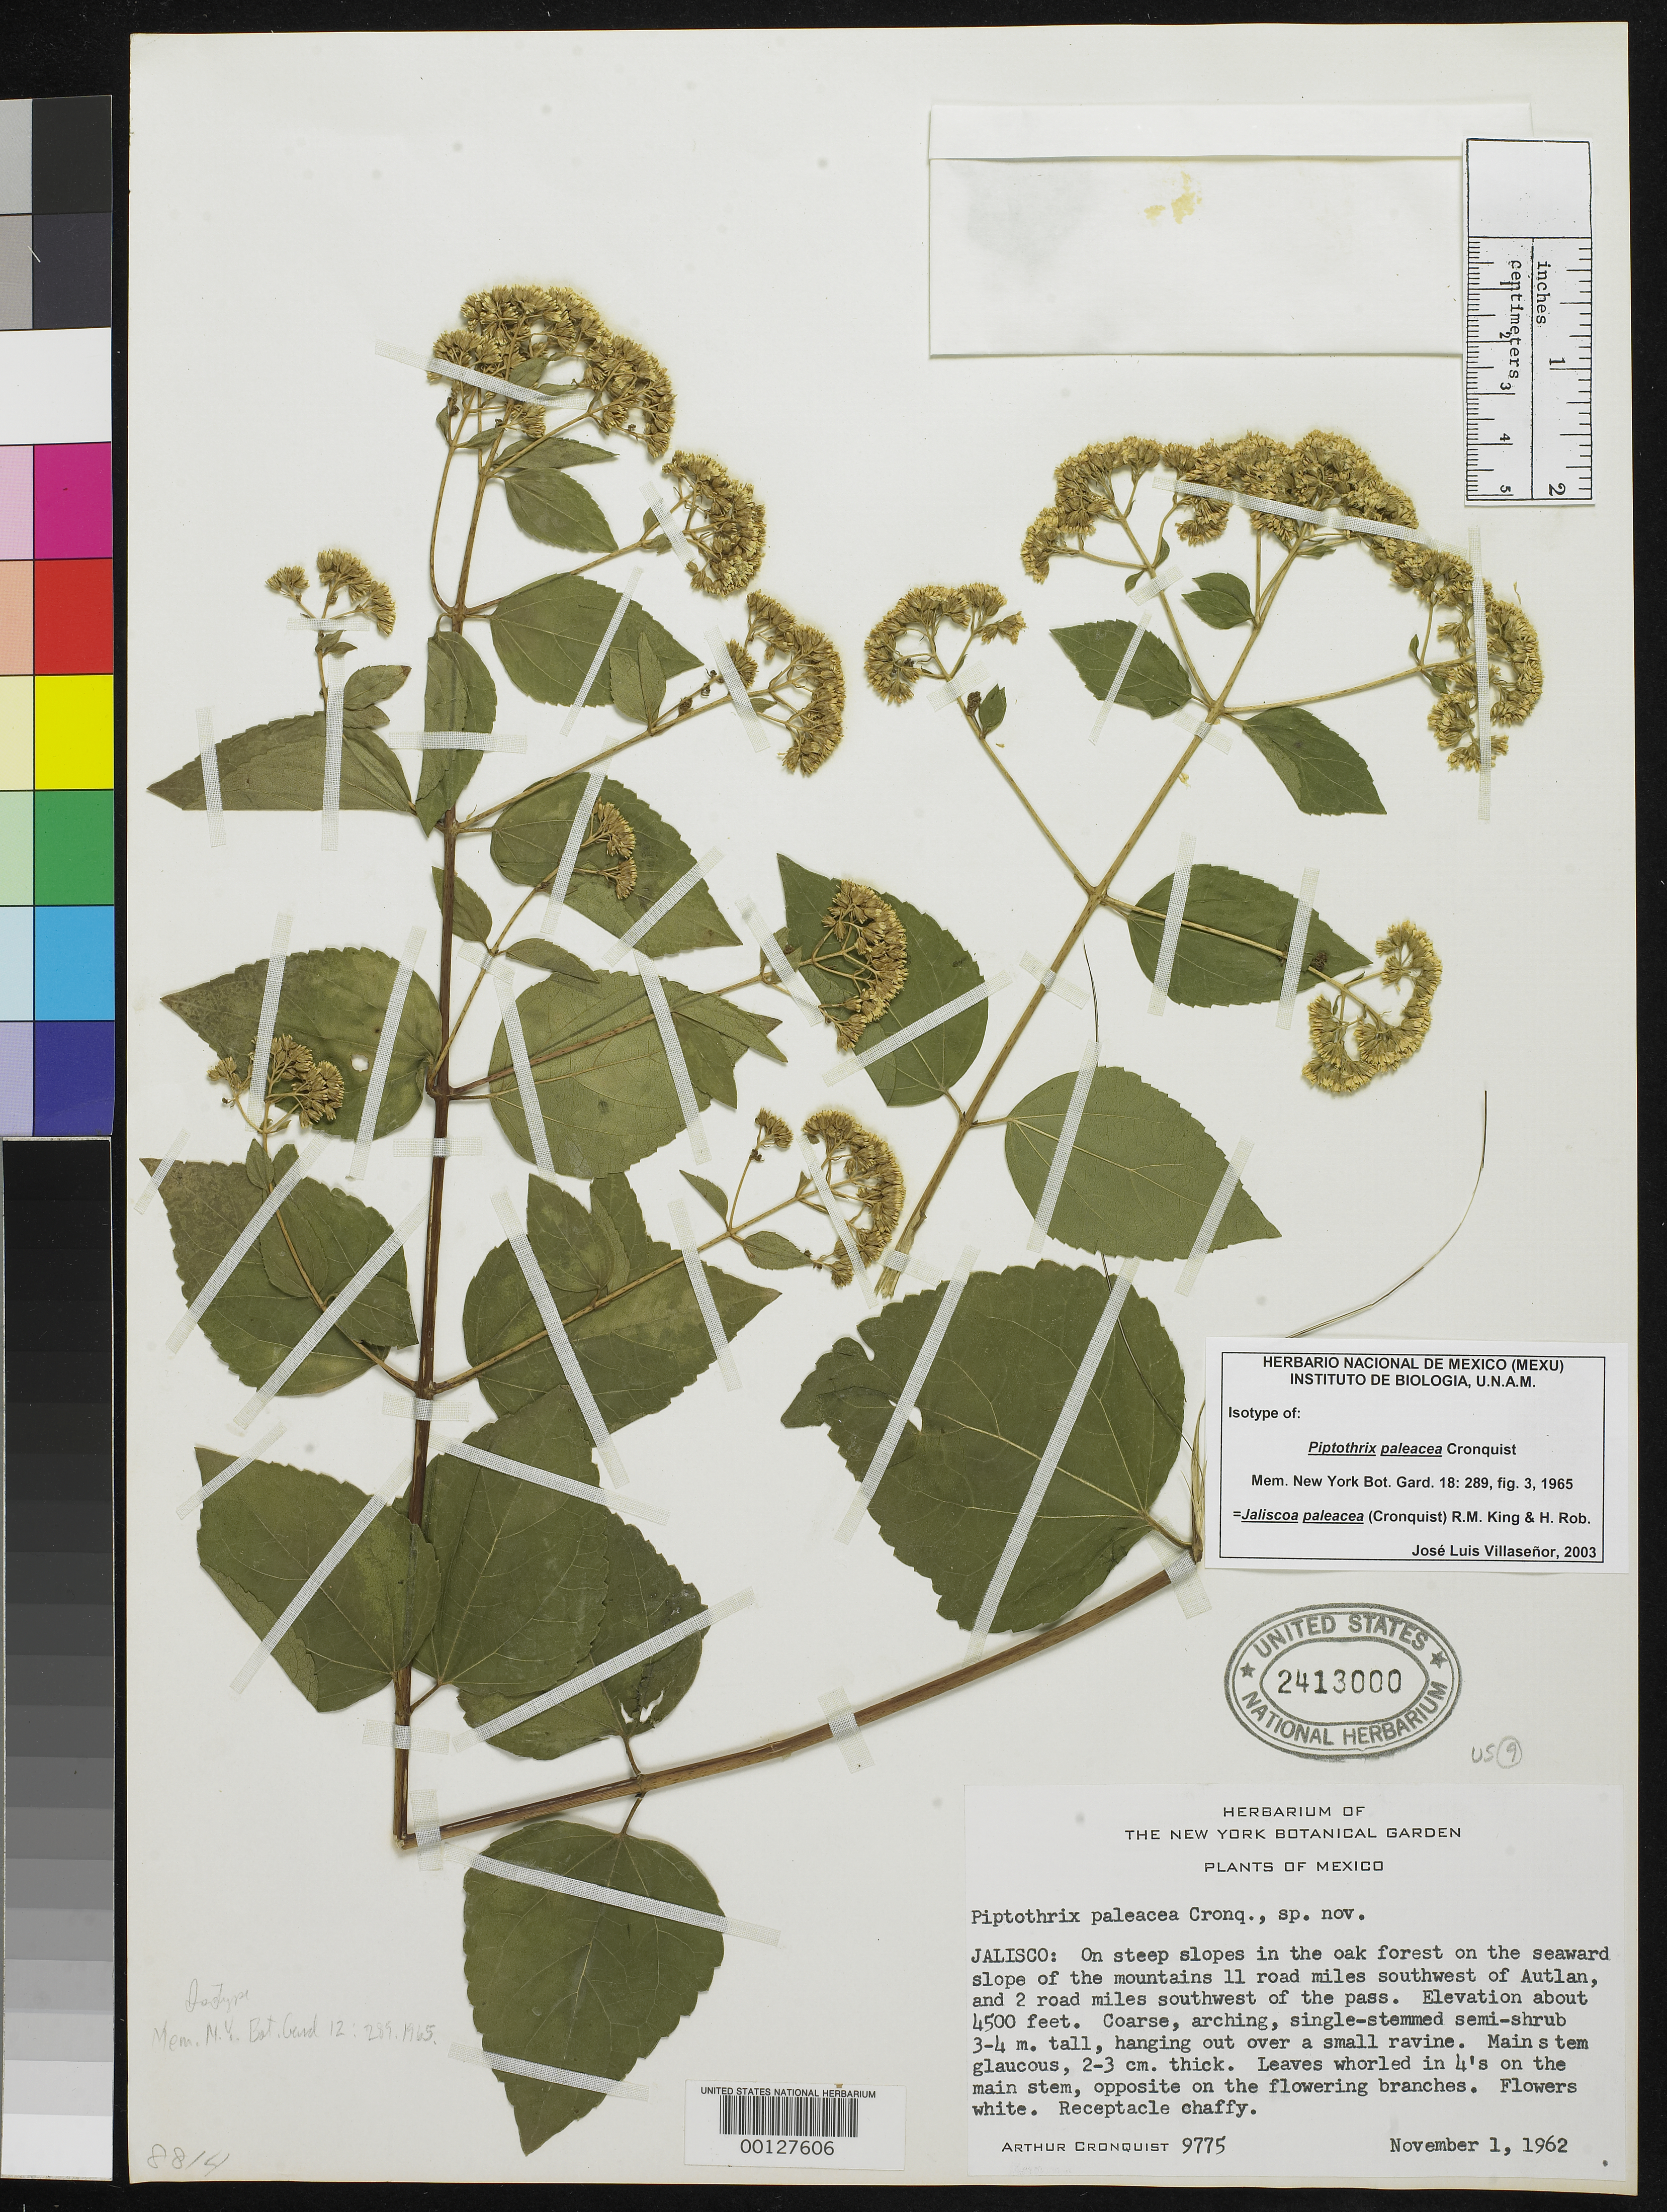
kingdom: Plantae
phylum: Tracheophyta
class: Magnoliopsida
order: Asterales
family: Asteraceae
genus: Piptothrix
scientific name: Piptothrix paleacea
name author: Cronq.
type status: Isotype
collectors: A. J. Cronquist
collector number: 9775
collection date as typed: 01 Nov 1962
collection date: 1962-11-01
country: Mexico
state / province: Jalisco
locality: Autlan, 11 road miles SW.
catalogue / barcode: US 2413000